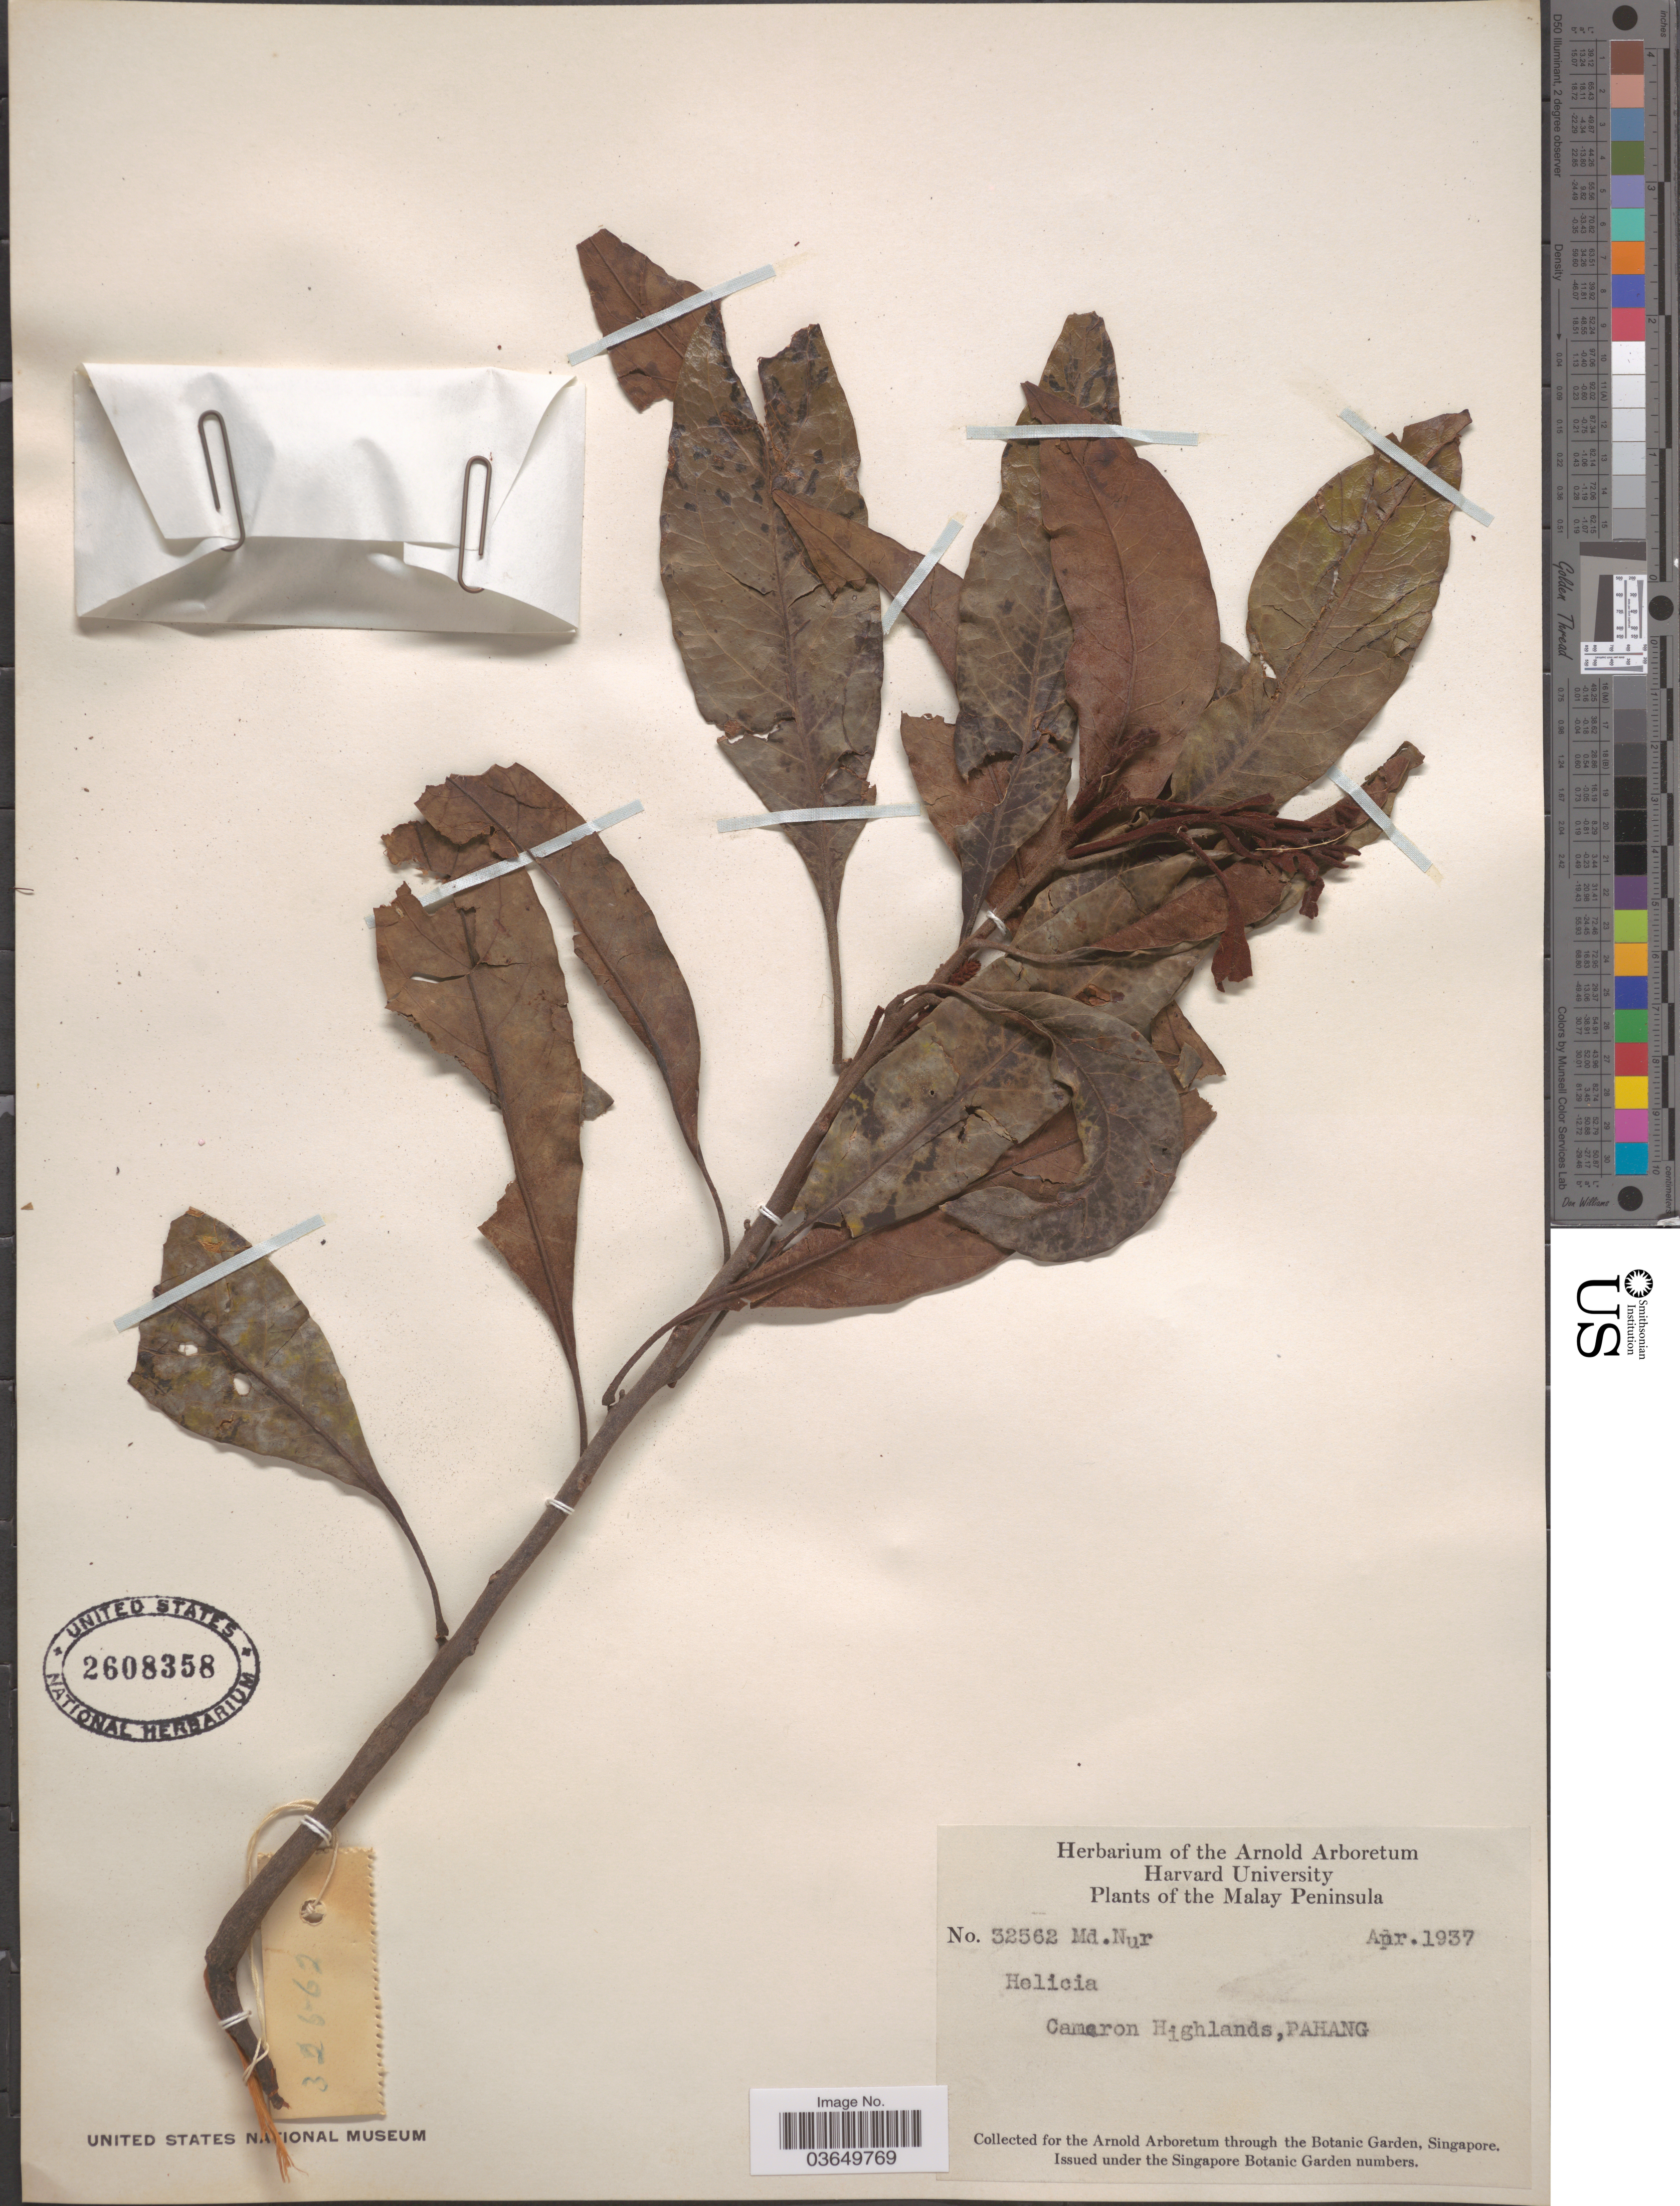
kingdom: Plantae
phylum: Tracheophyta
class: Magnoliopsida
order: Proteales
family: Proteaceae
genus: Helicia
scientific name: Helicia sp.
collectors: M. Nur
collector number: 32562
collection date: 1937-04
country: Malaysia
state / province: Pahang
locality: The Malay Peninsula. Cameron Highlands.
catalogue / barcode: US 2608358